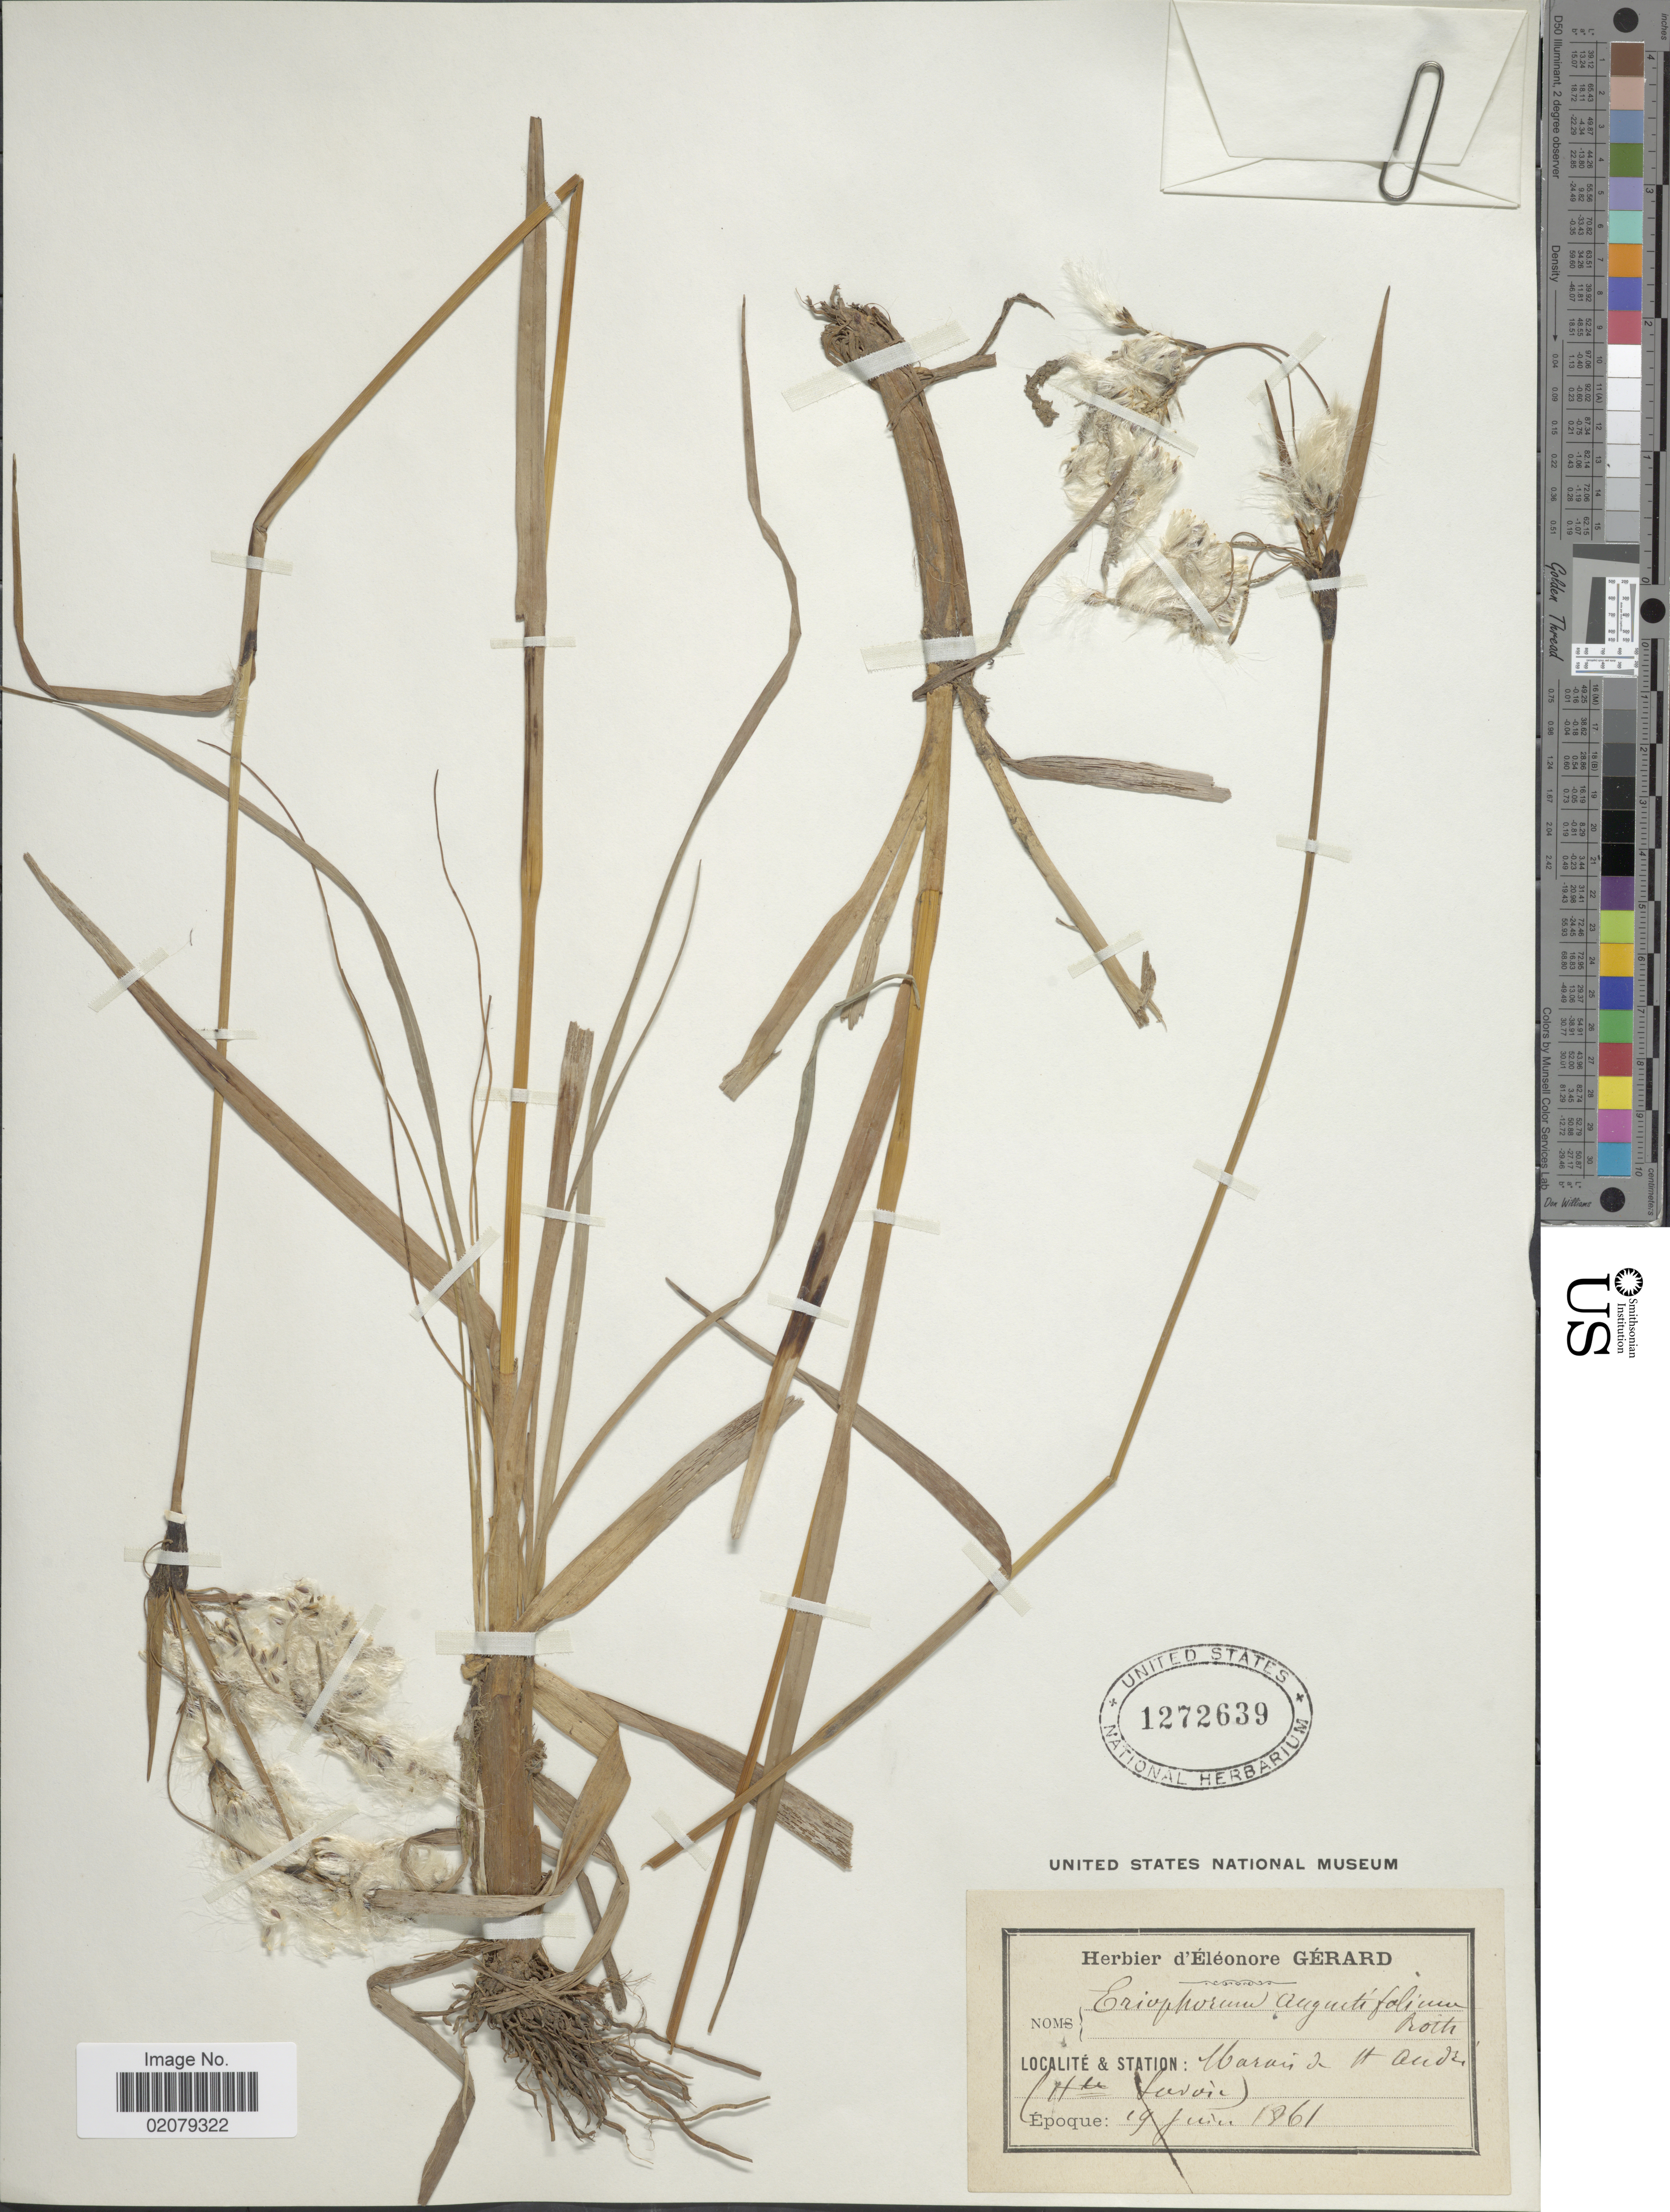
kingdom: Plantae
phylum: Tracheophyta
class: Liliopsida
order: Poales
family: Cyperaceae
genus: Eriophorum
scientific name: Eriophorum angustifolium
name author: Honck.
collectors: Ex herb. Eleonore Gerard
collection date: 1861-06-19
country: France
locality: Marais & Auds (Hte Savoie) [interpreted]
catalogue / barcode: US 1272639